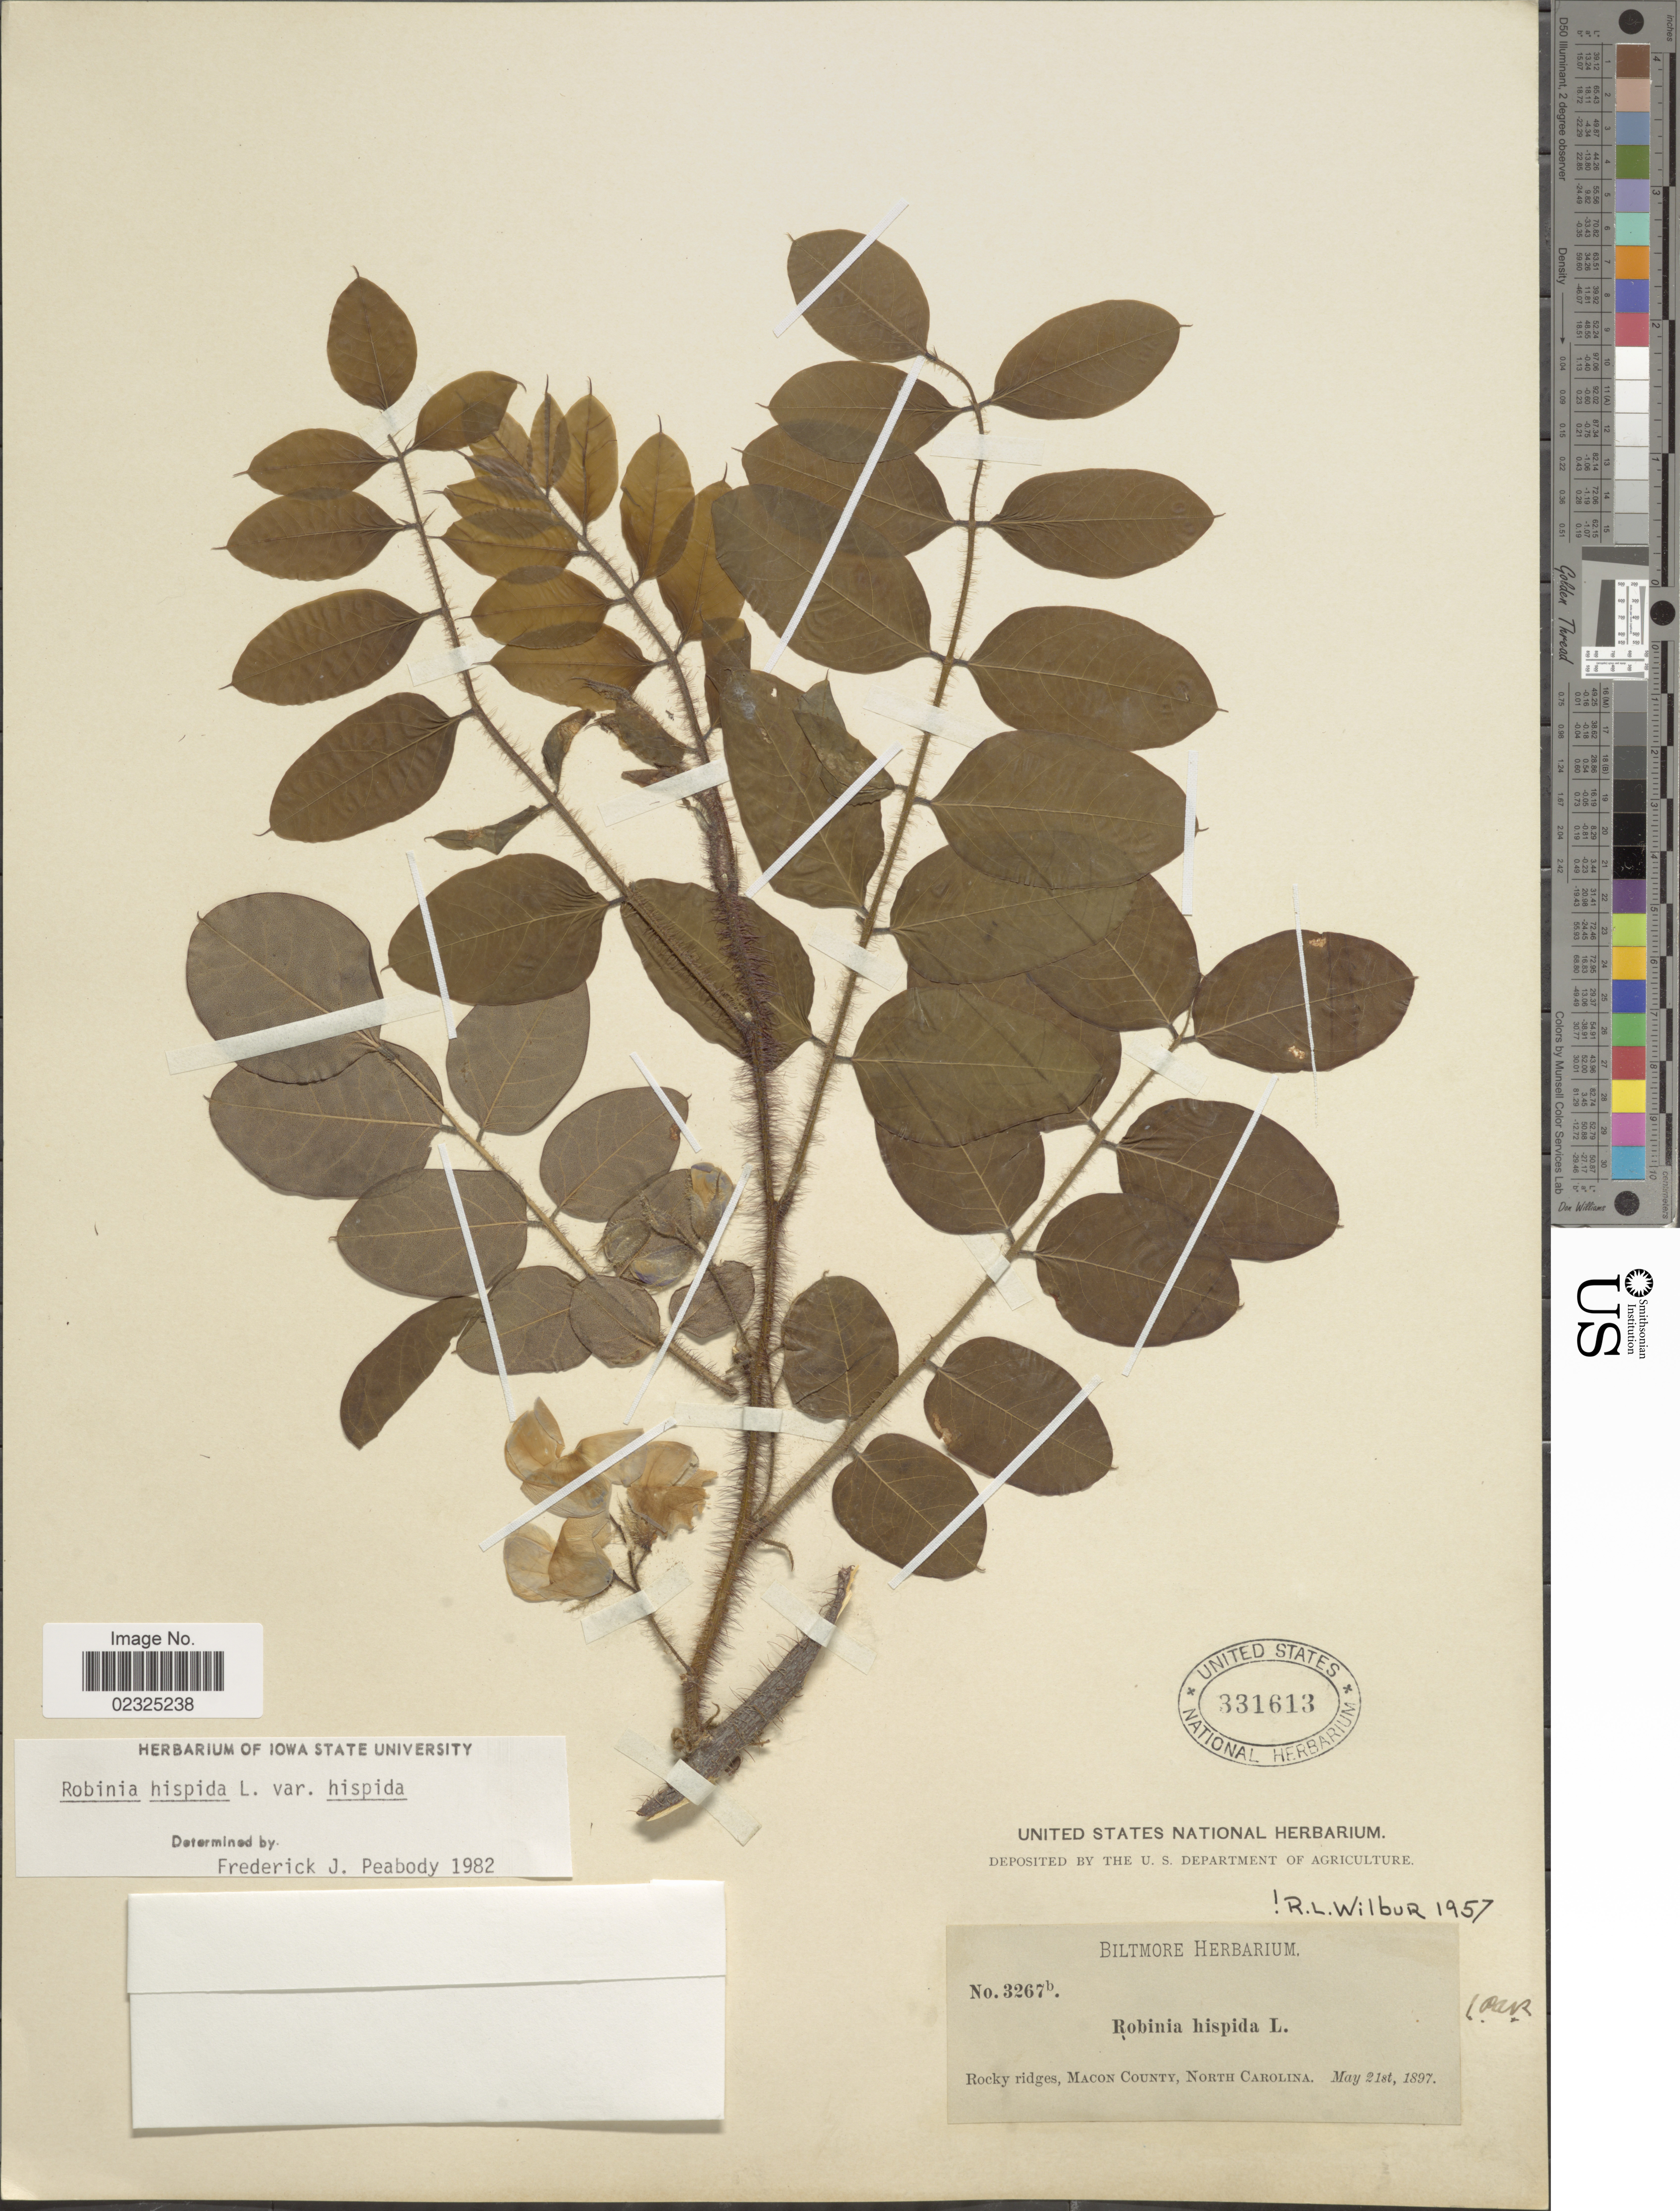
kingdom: Plantae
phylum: Tracheophyta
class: Magnoliopsida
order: Fabales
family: Fabaceae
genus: Robinia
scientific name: Robinia hispida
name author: L.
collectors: ex herb. Biltmore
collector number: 3267b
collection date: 1897-05-21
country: United States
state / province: North Carolina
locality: Rocky ridges, Macon County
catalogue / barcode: US 331613